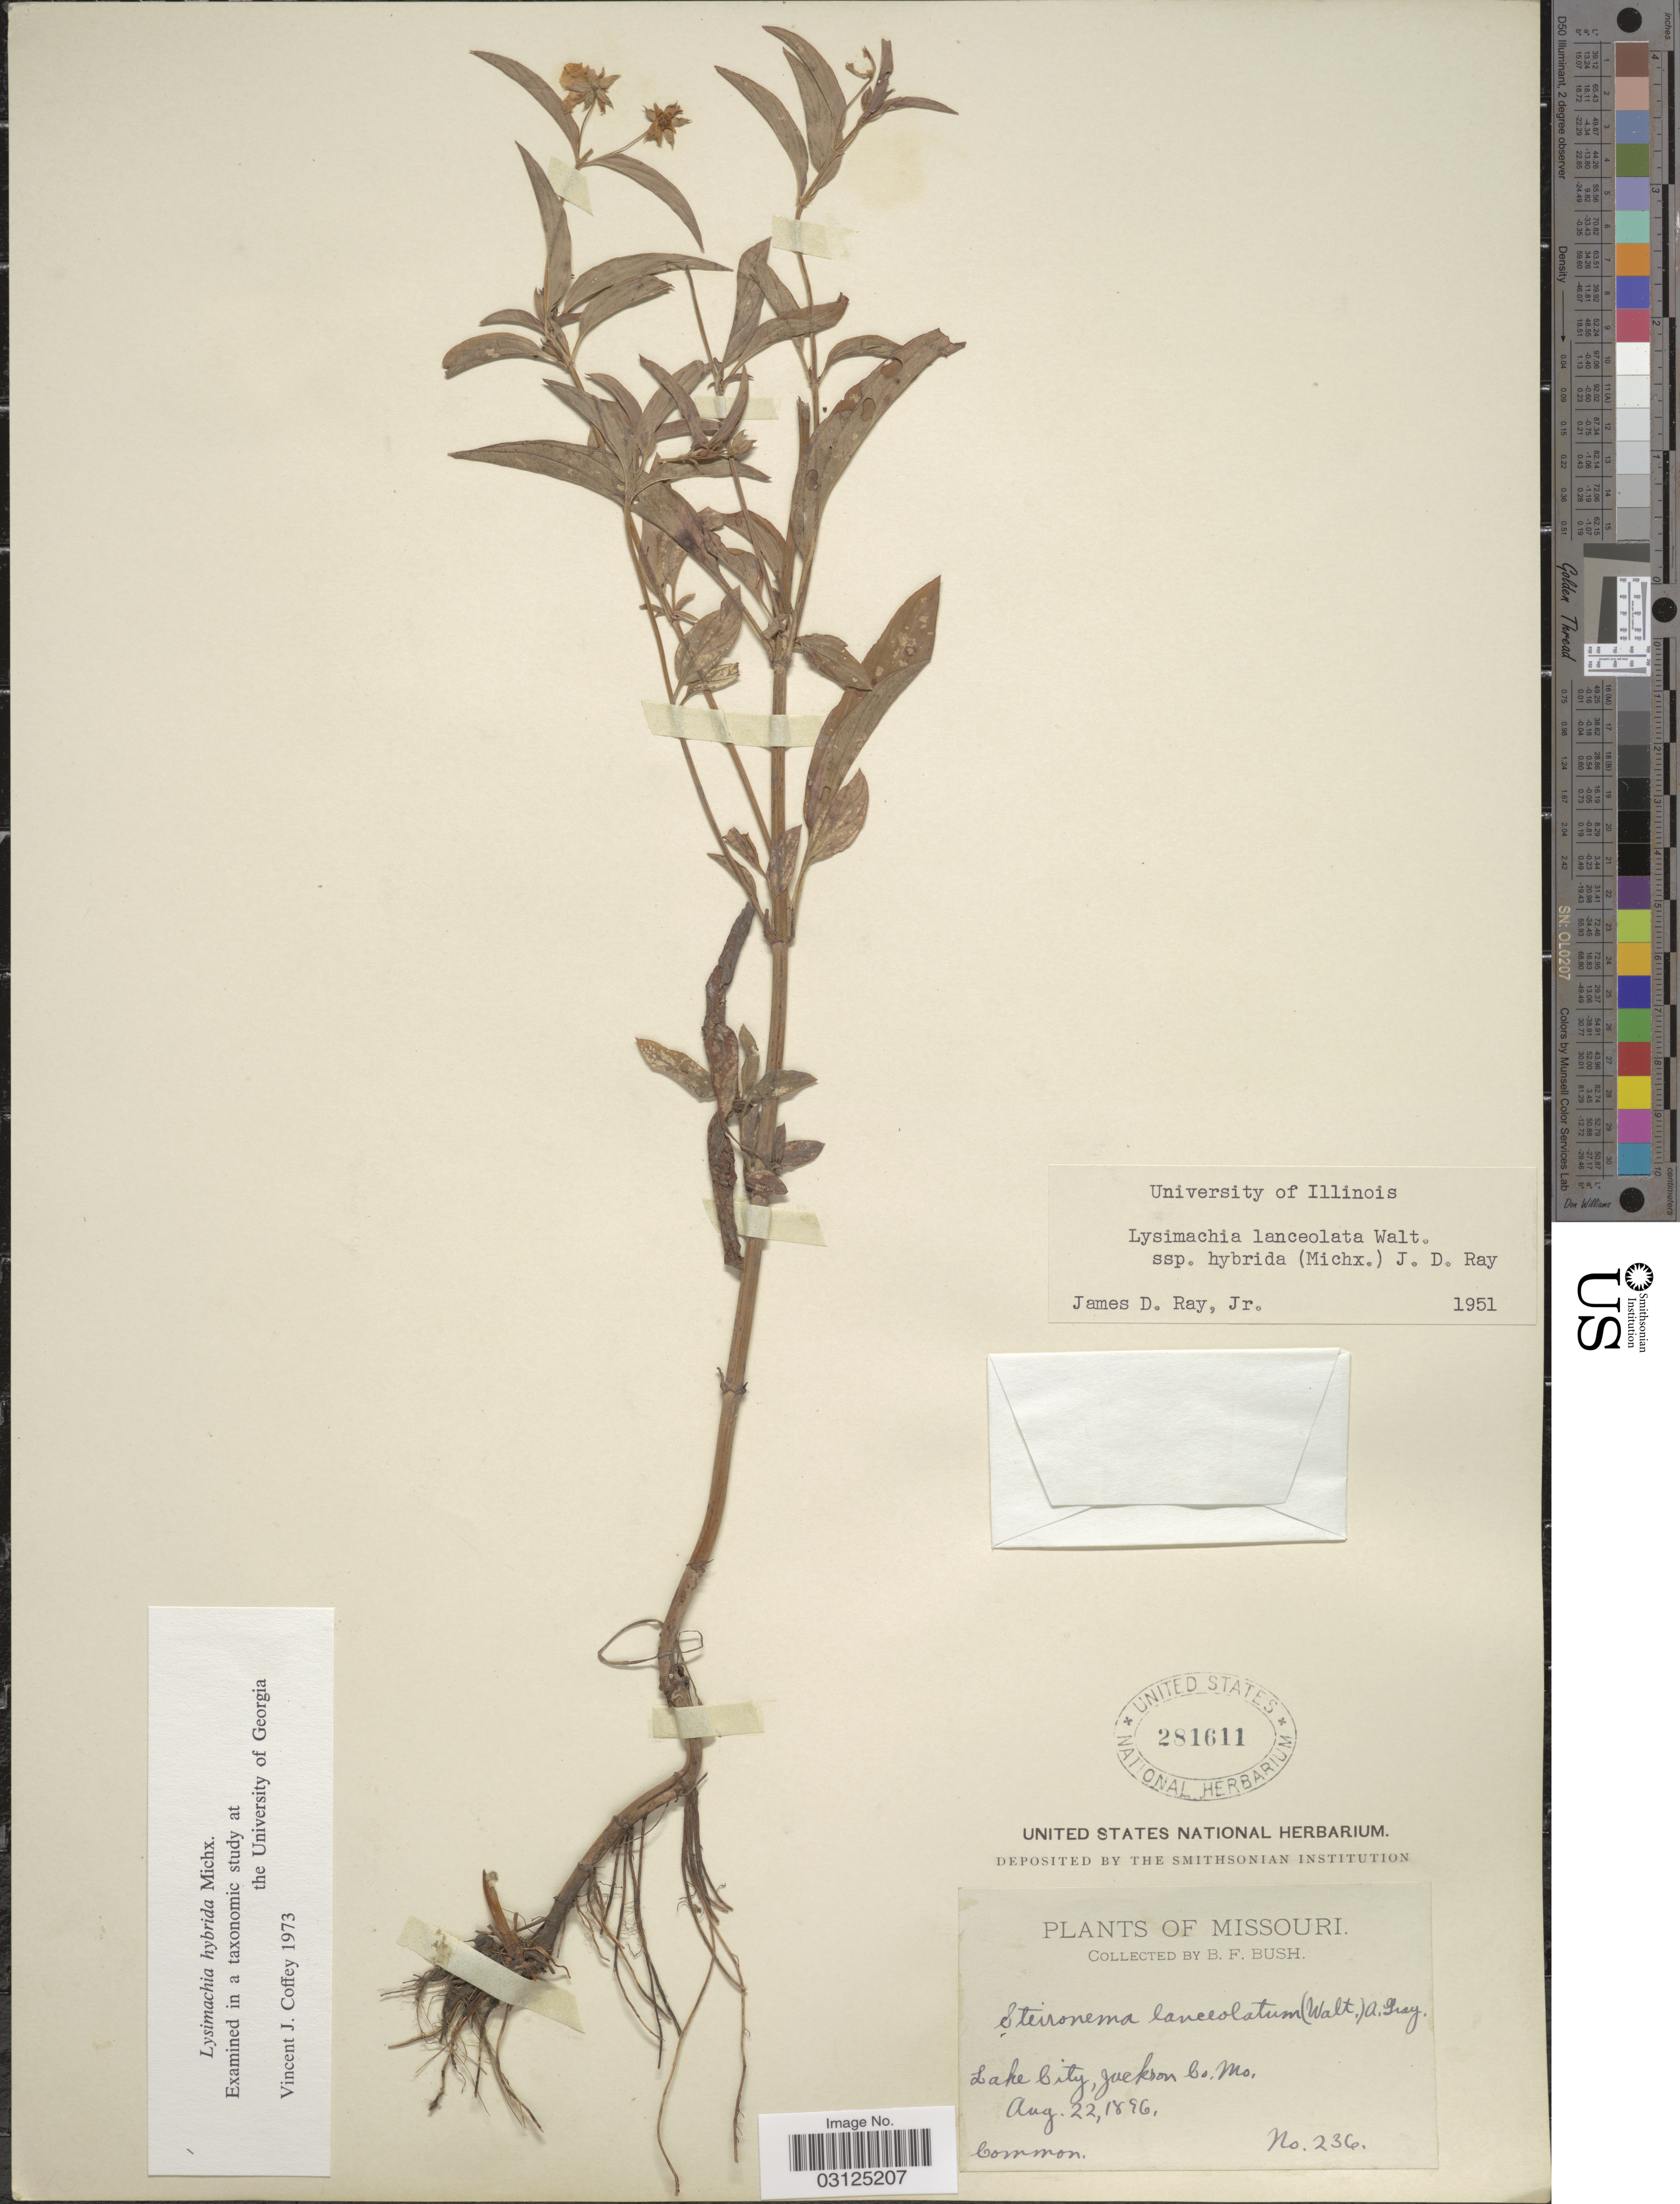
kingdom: Plantae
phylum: Tracheophyta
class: Magnoliopsida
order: Ericales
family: Primulaceae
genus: Lysimachia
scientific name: Lysimachia hybrida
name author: Michx.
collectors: B. F. Bush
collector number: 236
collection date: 1896-08-22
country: United States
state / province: Missouri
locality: Lake City, Jackson Co.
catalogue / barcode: US 281611